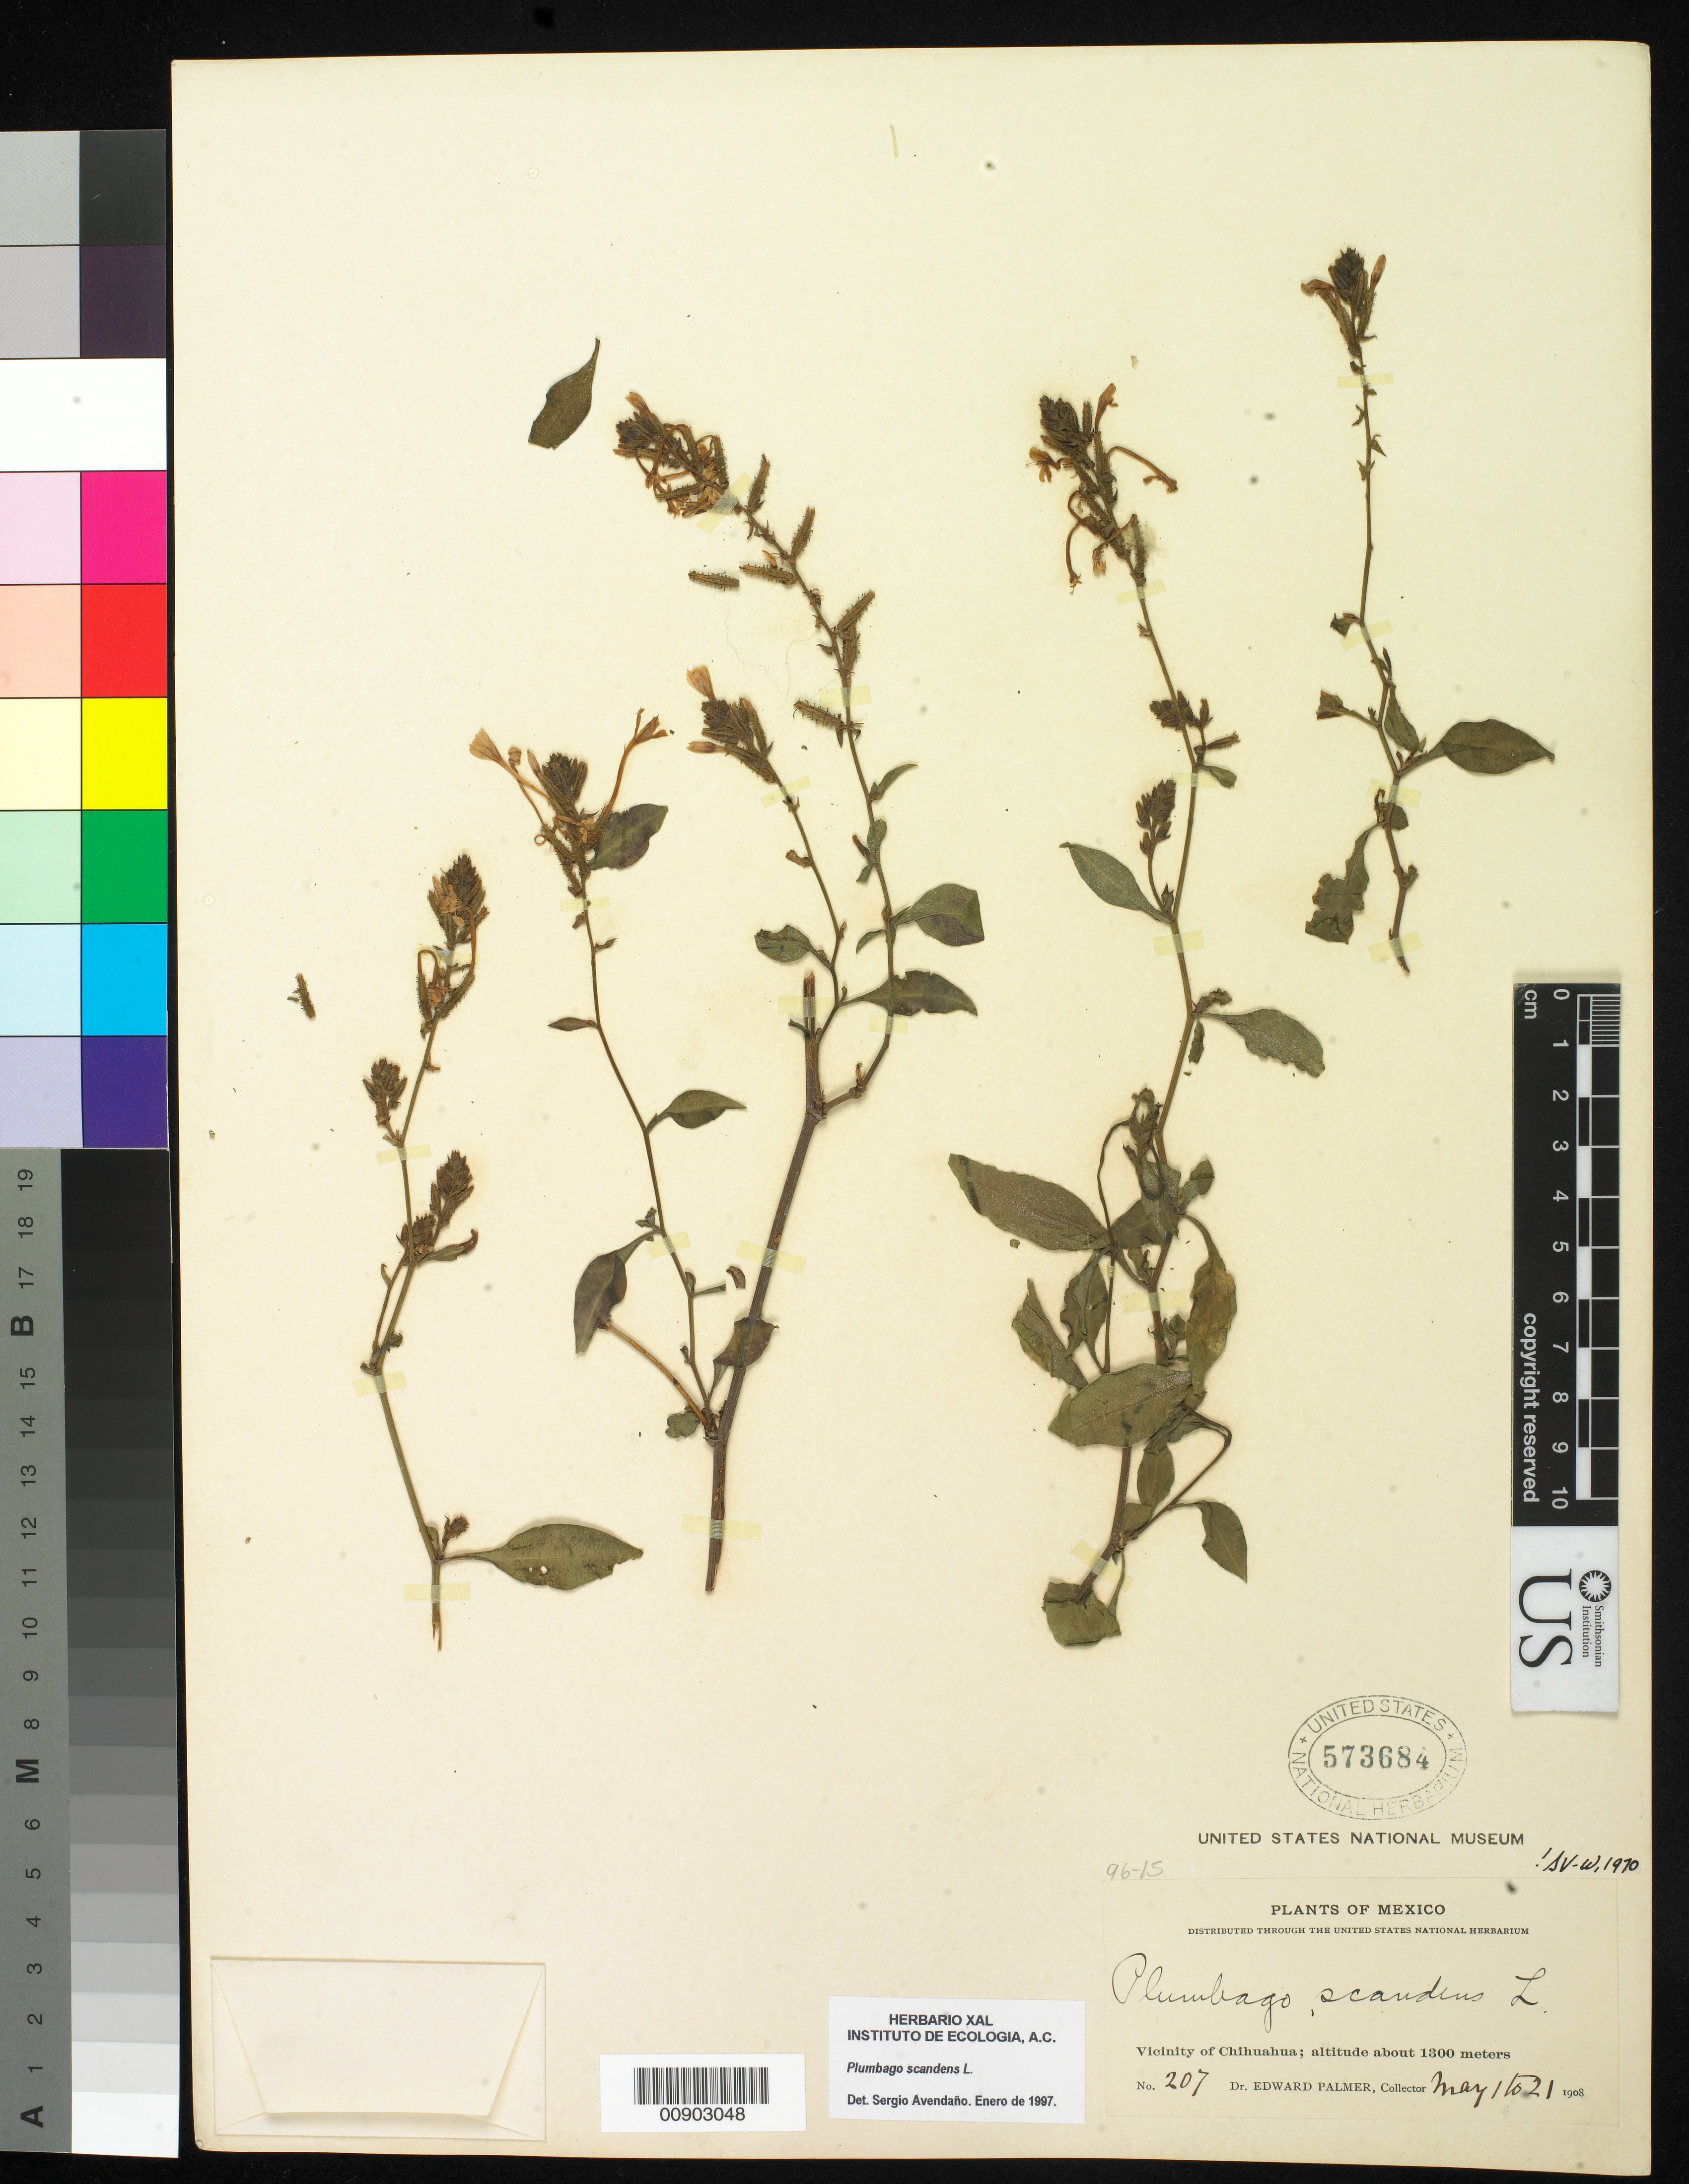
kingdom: Plantae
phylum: Tracheophyta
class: Magnoliopsida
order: Caryophyllales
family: Plumbaginaceae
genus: Plumbago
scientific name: Plumbago scandens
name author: L.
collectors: E. Palmer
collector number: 207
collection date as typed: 01 May 1908 to 21 May 1908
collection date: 1908-05-01/1908-05-21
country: Mexico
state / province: Chihuahua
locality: Vicinity of Chihuahua.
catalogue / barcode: US 573684